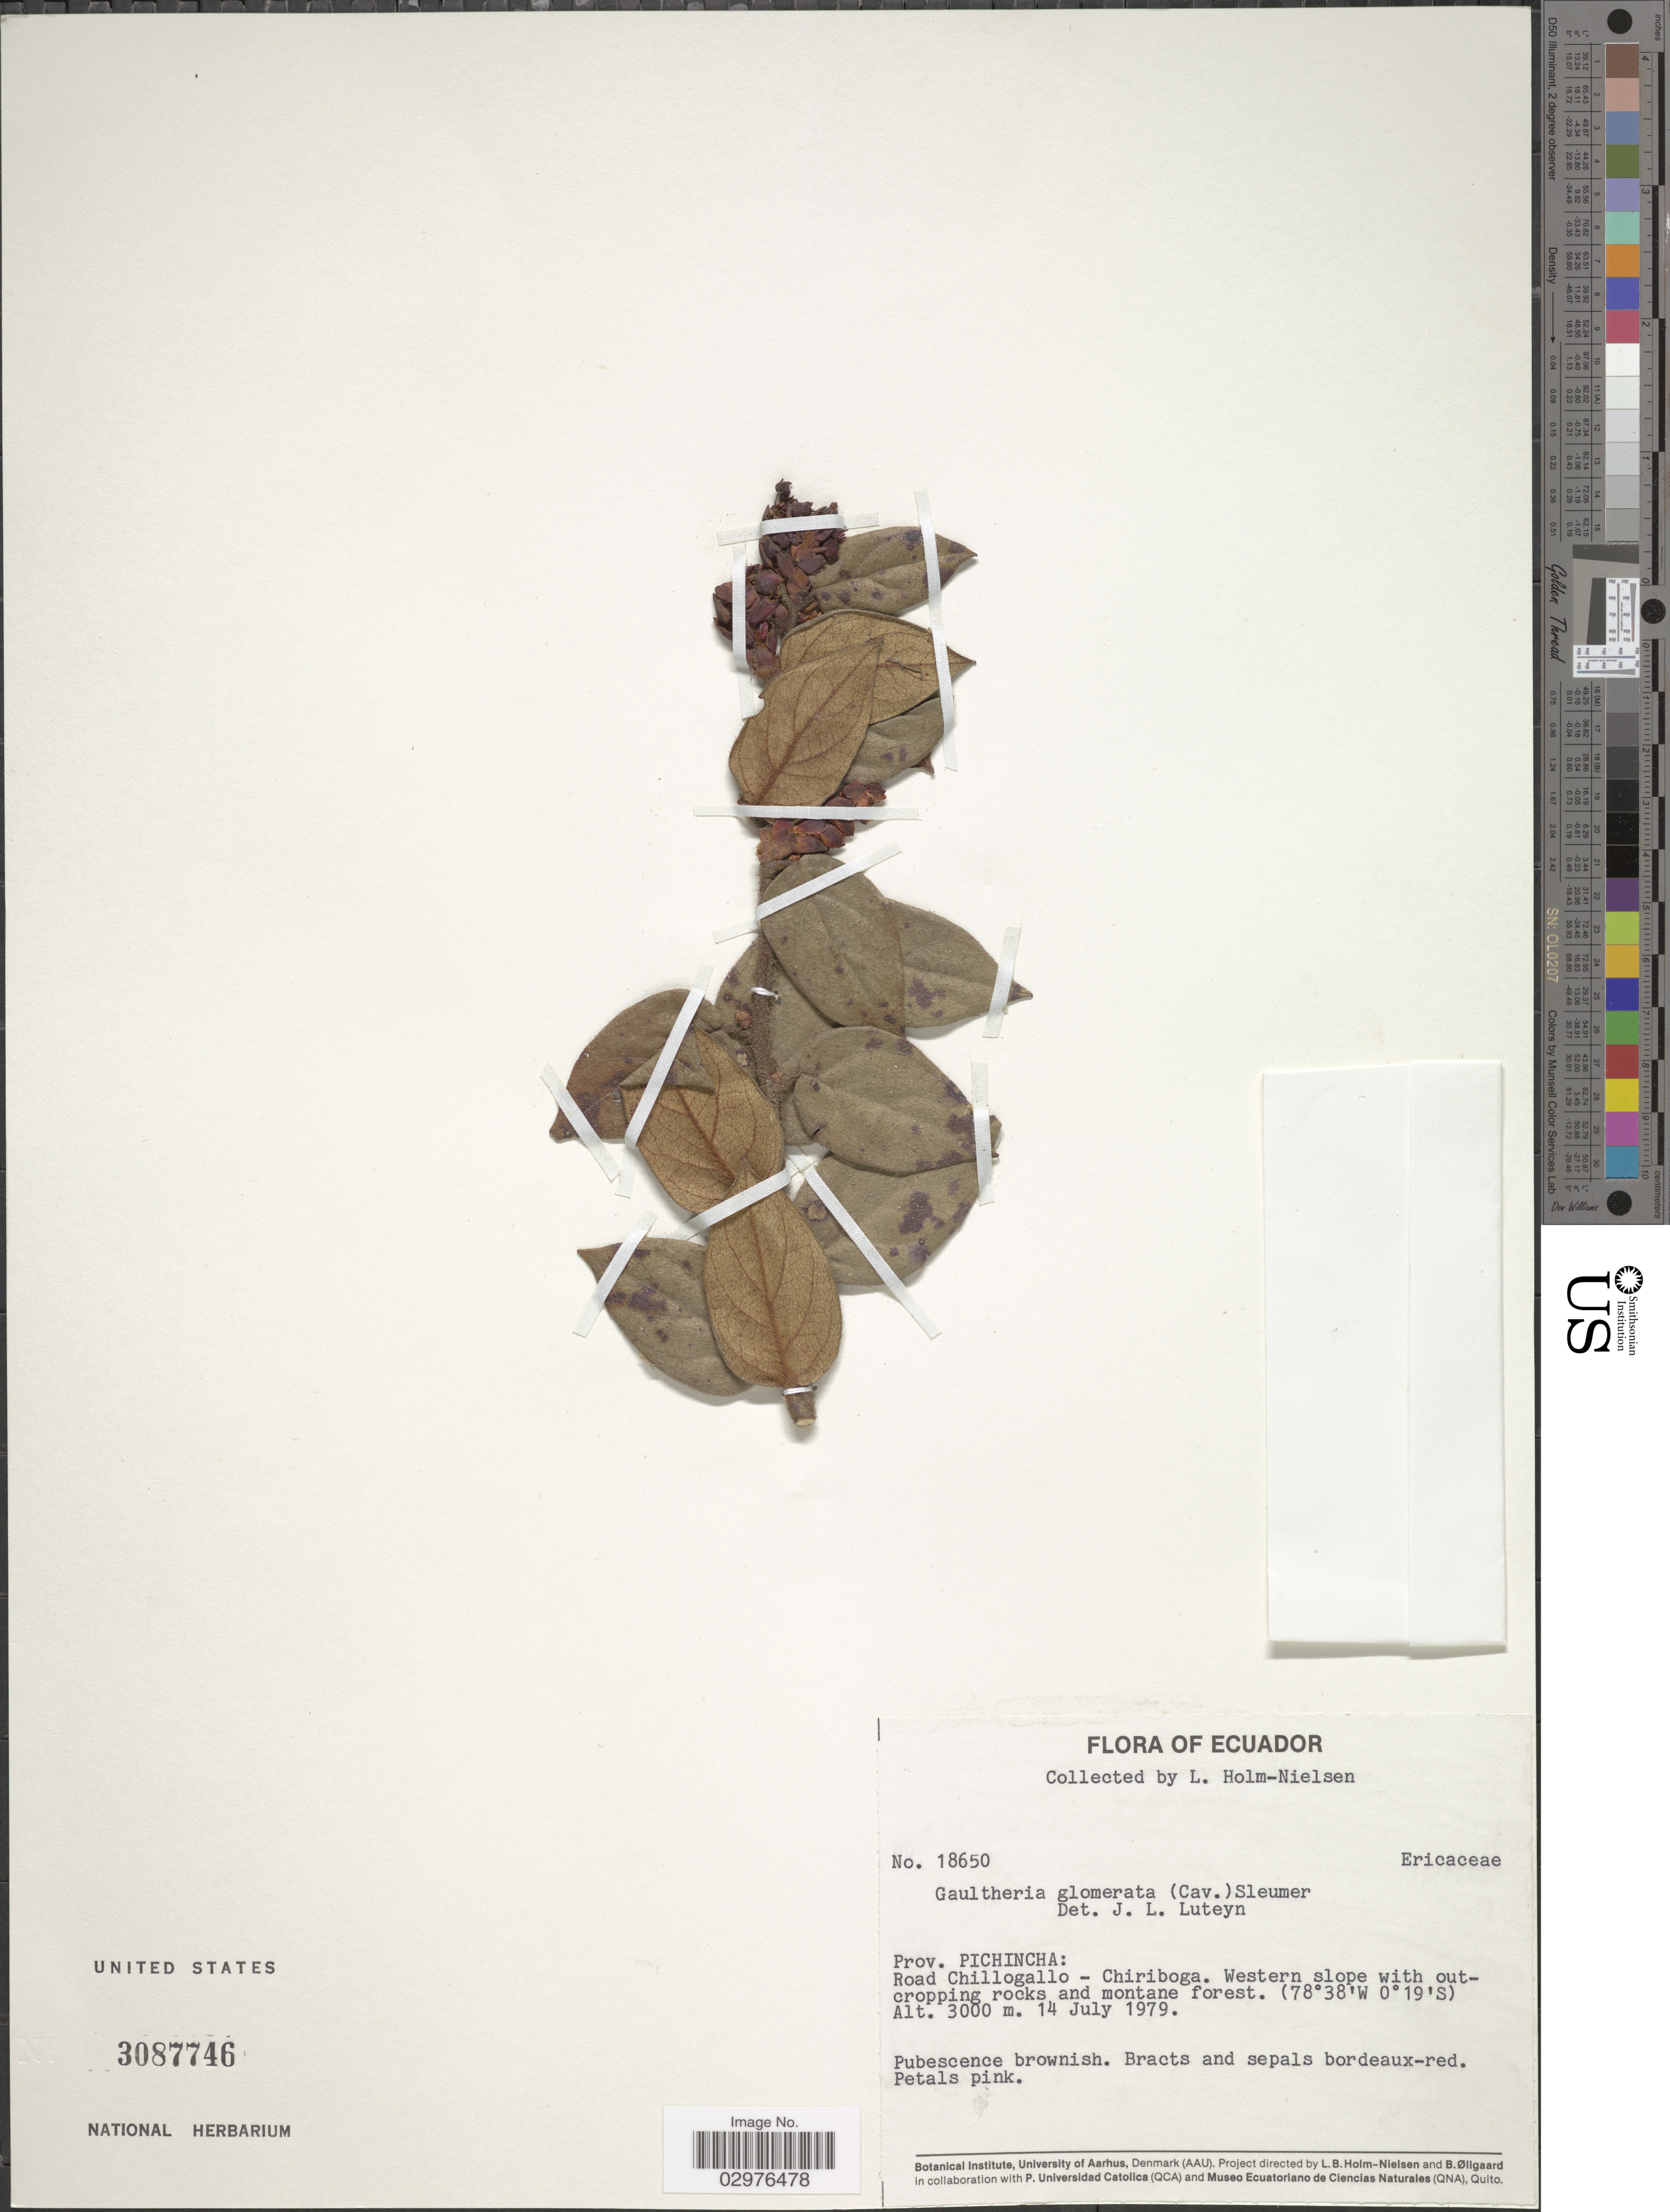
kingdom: Plantae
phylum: Tracheophyta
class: Magnoliopsida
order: Ericales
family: Ericaceae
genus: Gaultheria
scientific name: Gaultheria glomerata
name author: (Cav.) Sleumer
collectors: L. Holm-Nielsen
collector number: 18650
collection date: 1979-07-14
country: Ecuador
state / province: Pichincha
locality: Road Chillogallo - Chiriboga. Western slope.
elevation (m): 3000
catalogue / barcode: US 3087746